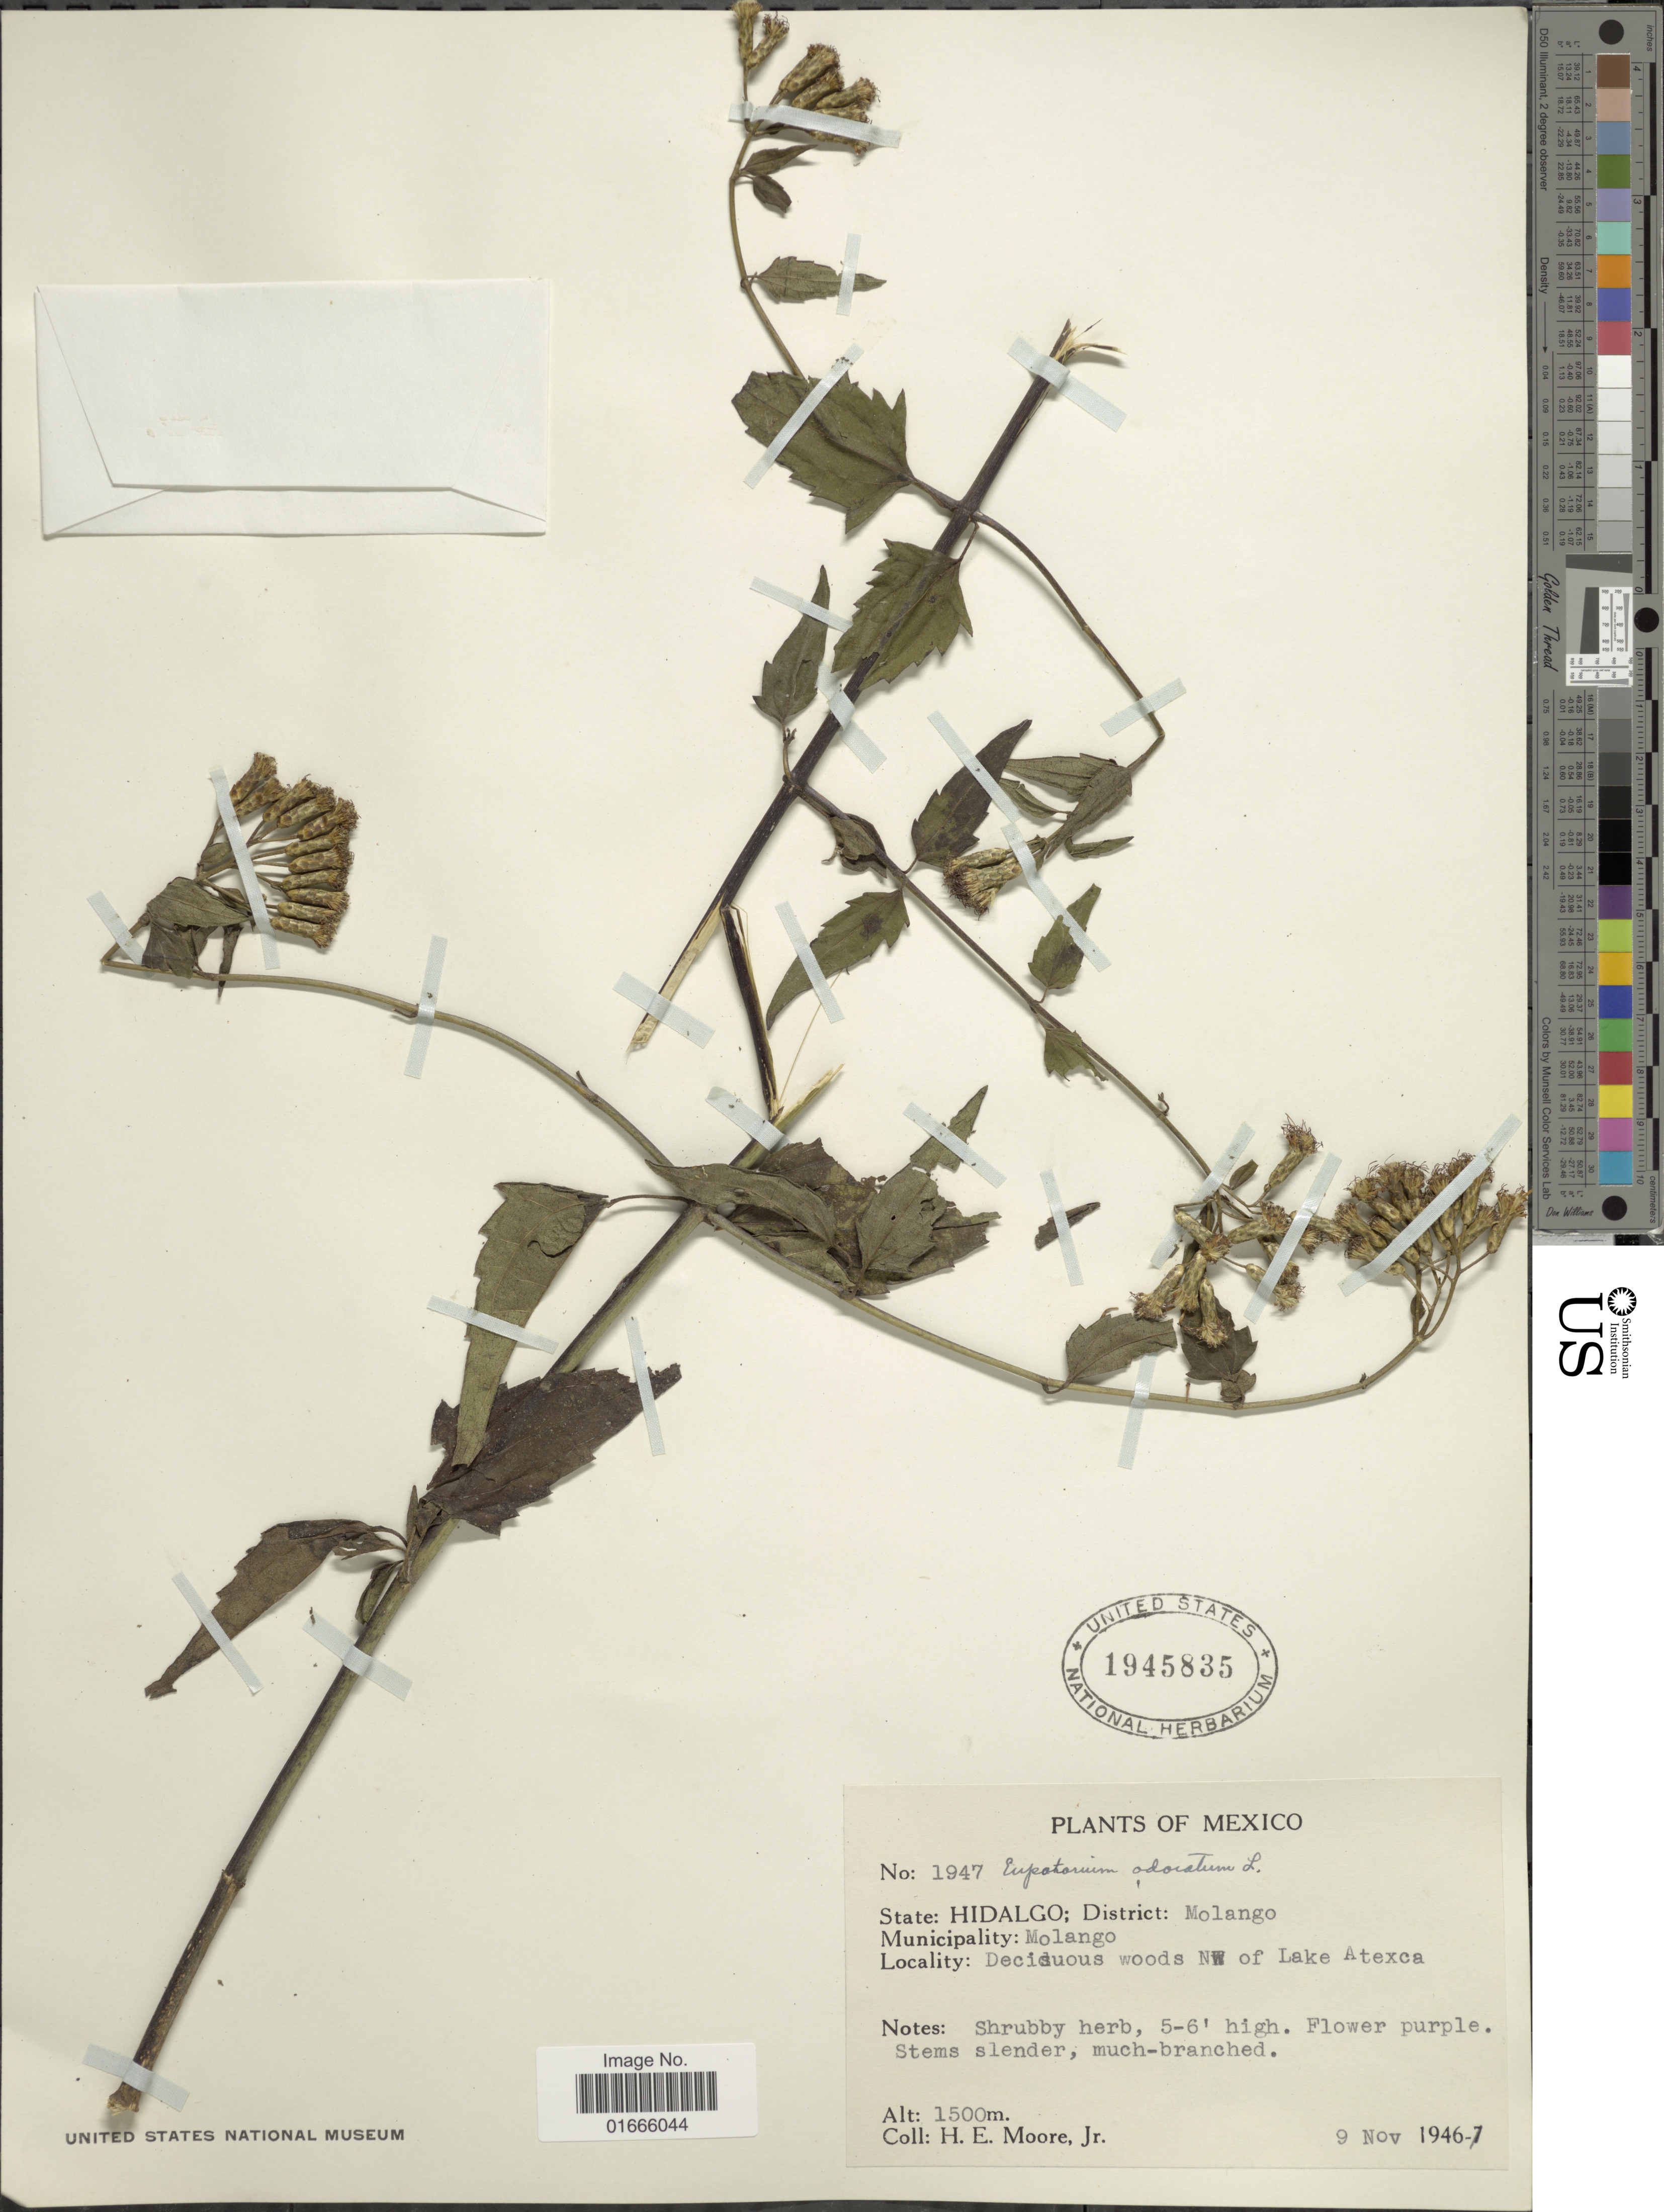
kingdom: Plantae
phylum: Tracheophyta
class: Magnoliopsida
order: Asterales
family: Asteraceae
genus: Chromolaena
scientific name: Chromolaena odorata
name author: (L.) R.M. King & H. Rob.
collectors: H. Moore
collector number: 1947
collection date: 1946-11-09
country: Mexico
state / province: Hidalgo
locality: District: Molango, Municipiality: Molango, Decisuous woods NW of Lake Atexca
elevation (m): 1500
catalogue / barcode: US 1945835